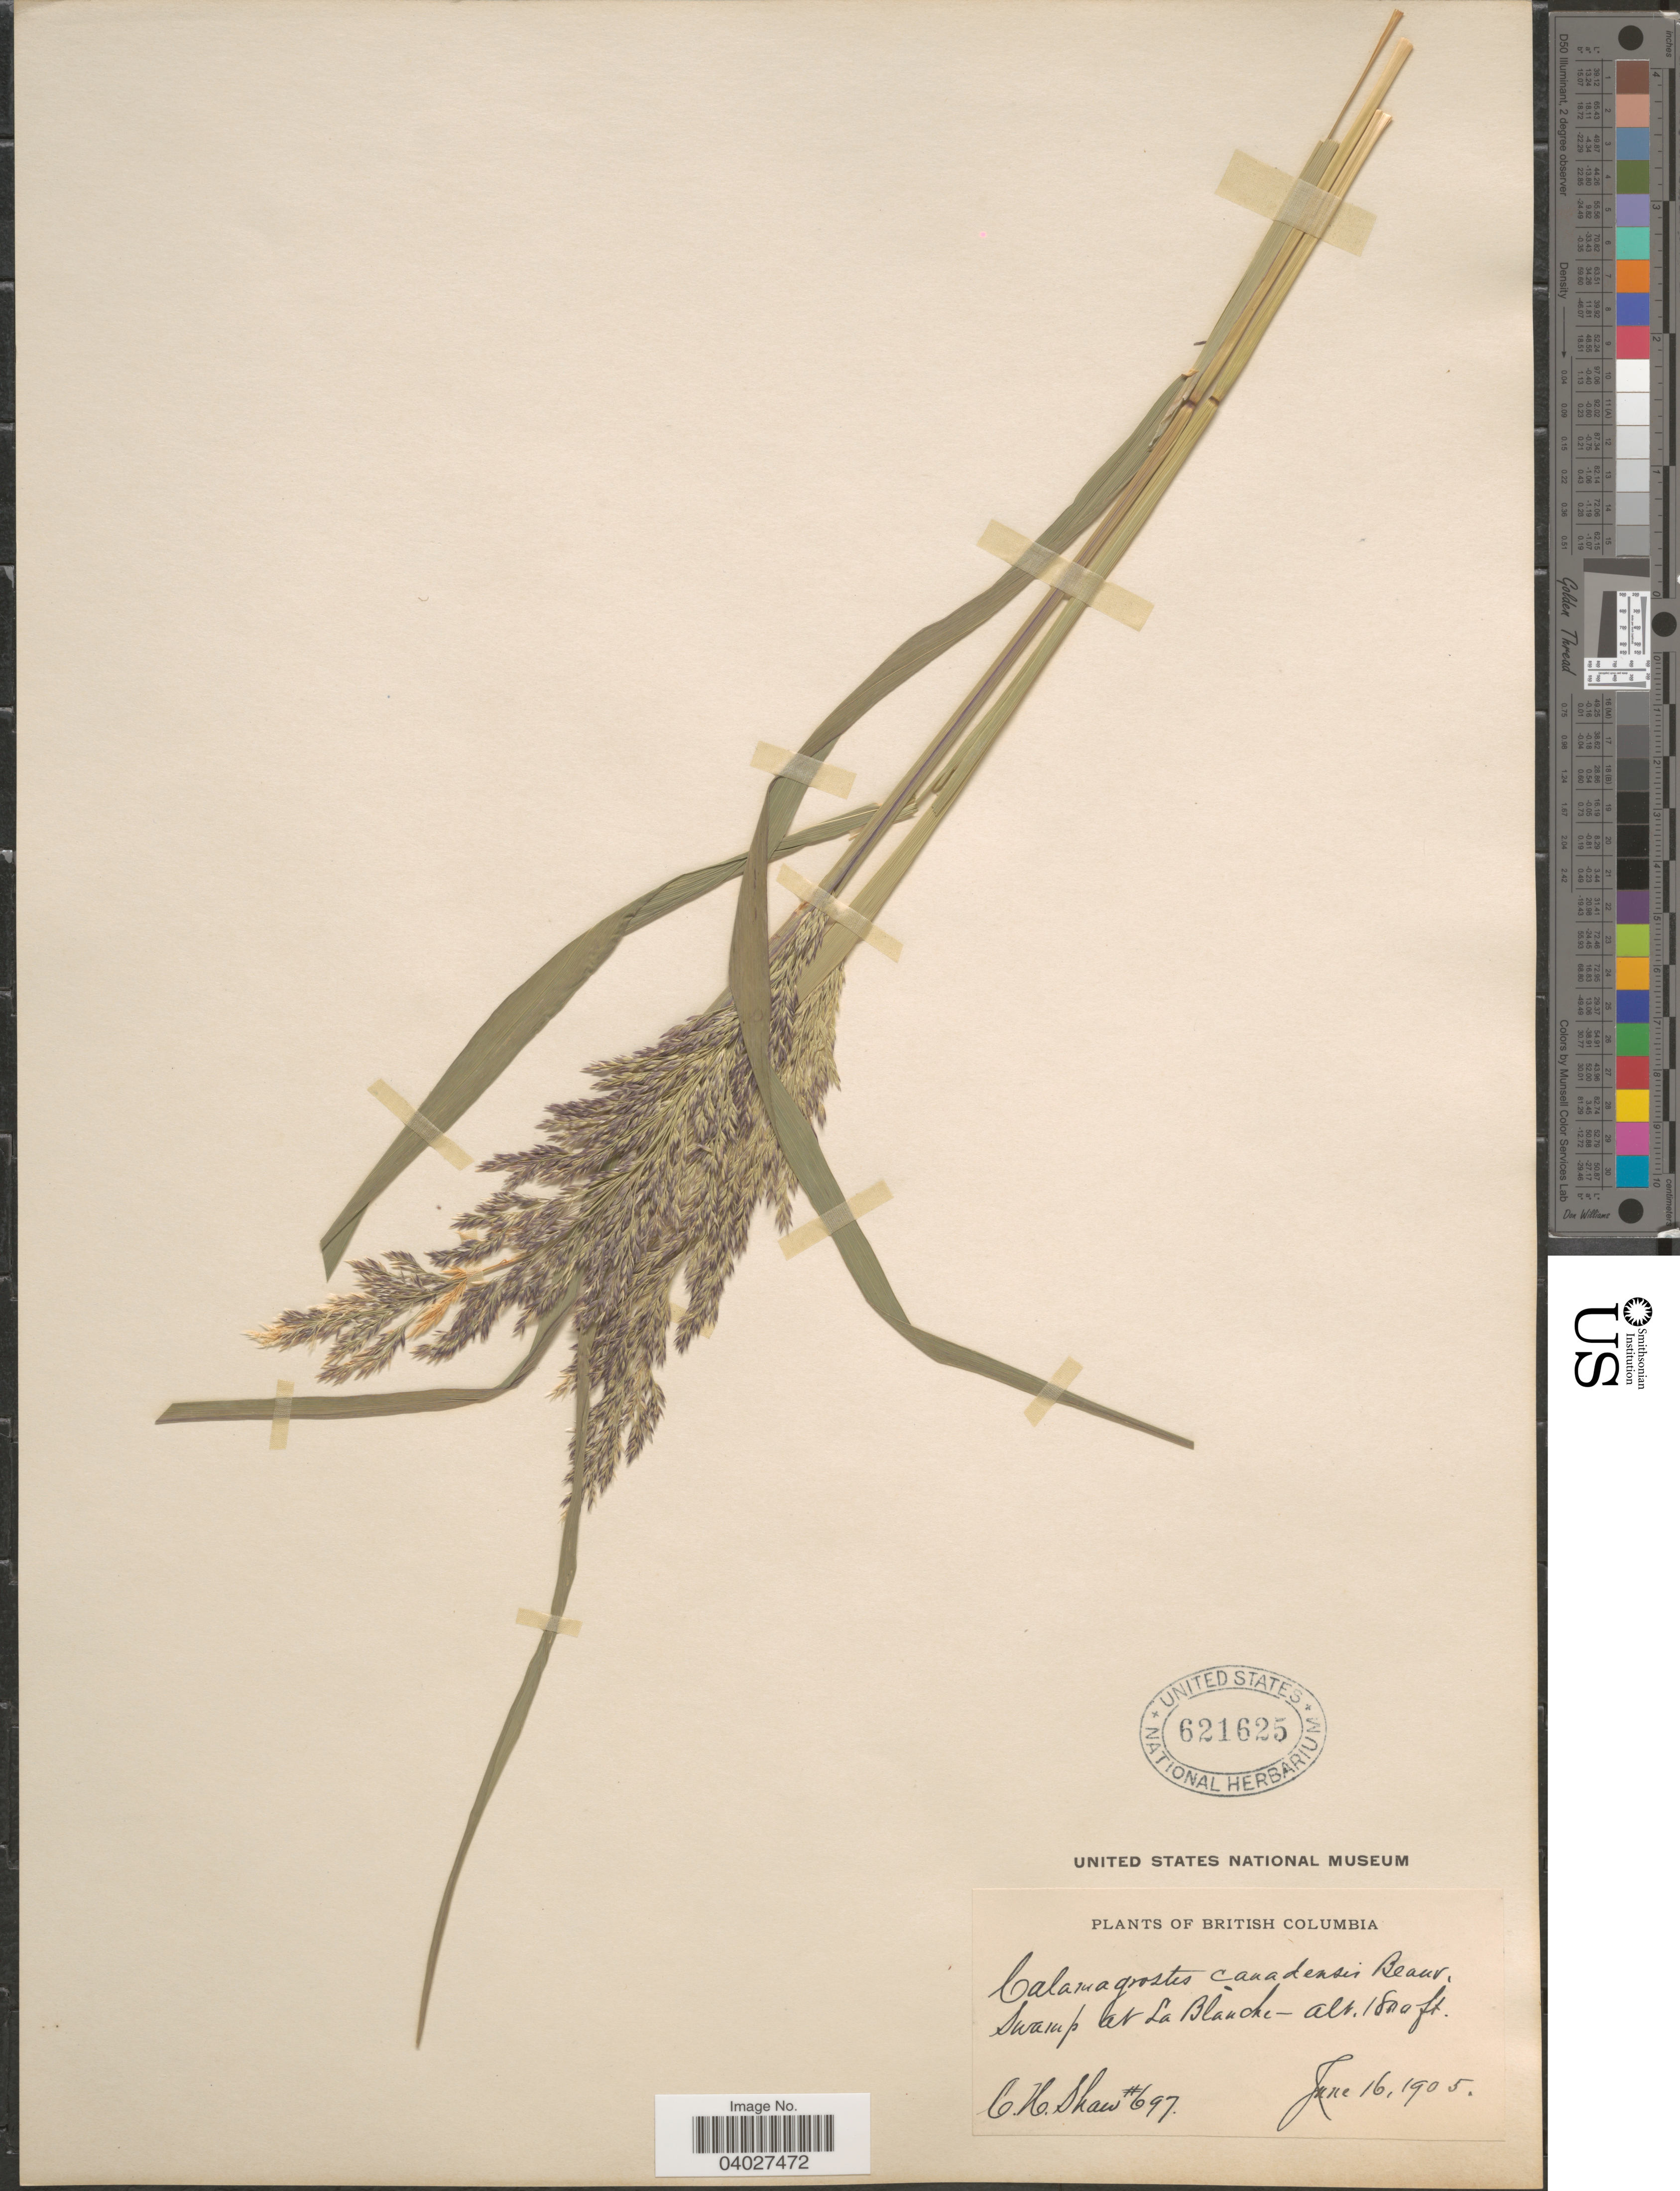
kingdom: Plantae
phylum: Tracheophyta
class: Liliopsida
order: Poales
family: Poaceae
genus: Calamagrostis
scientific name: Calamagrostis canadensis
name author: (Michx.) P. Beauv.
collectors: C. H. Shaw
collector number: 697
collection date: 1905-06-16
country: Canada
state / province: British Columbia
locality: Swamp at La Blanche.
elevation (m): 549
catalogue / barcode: US 621625